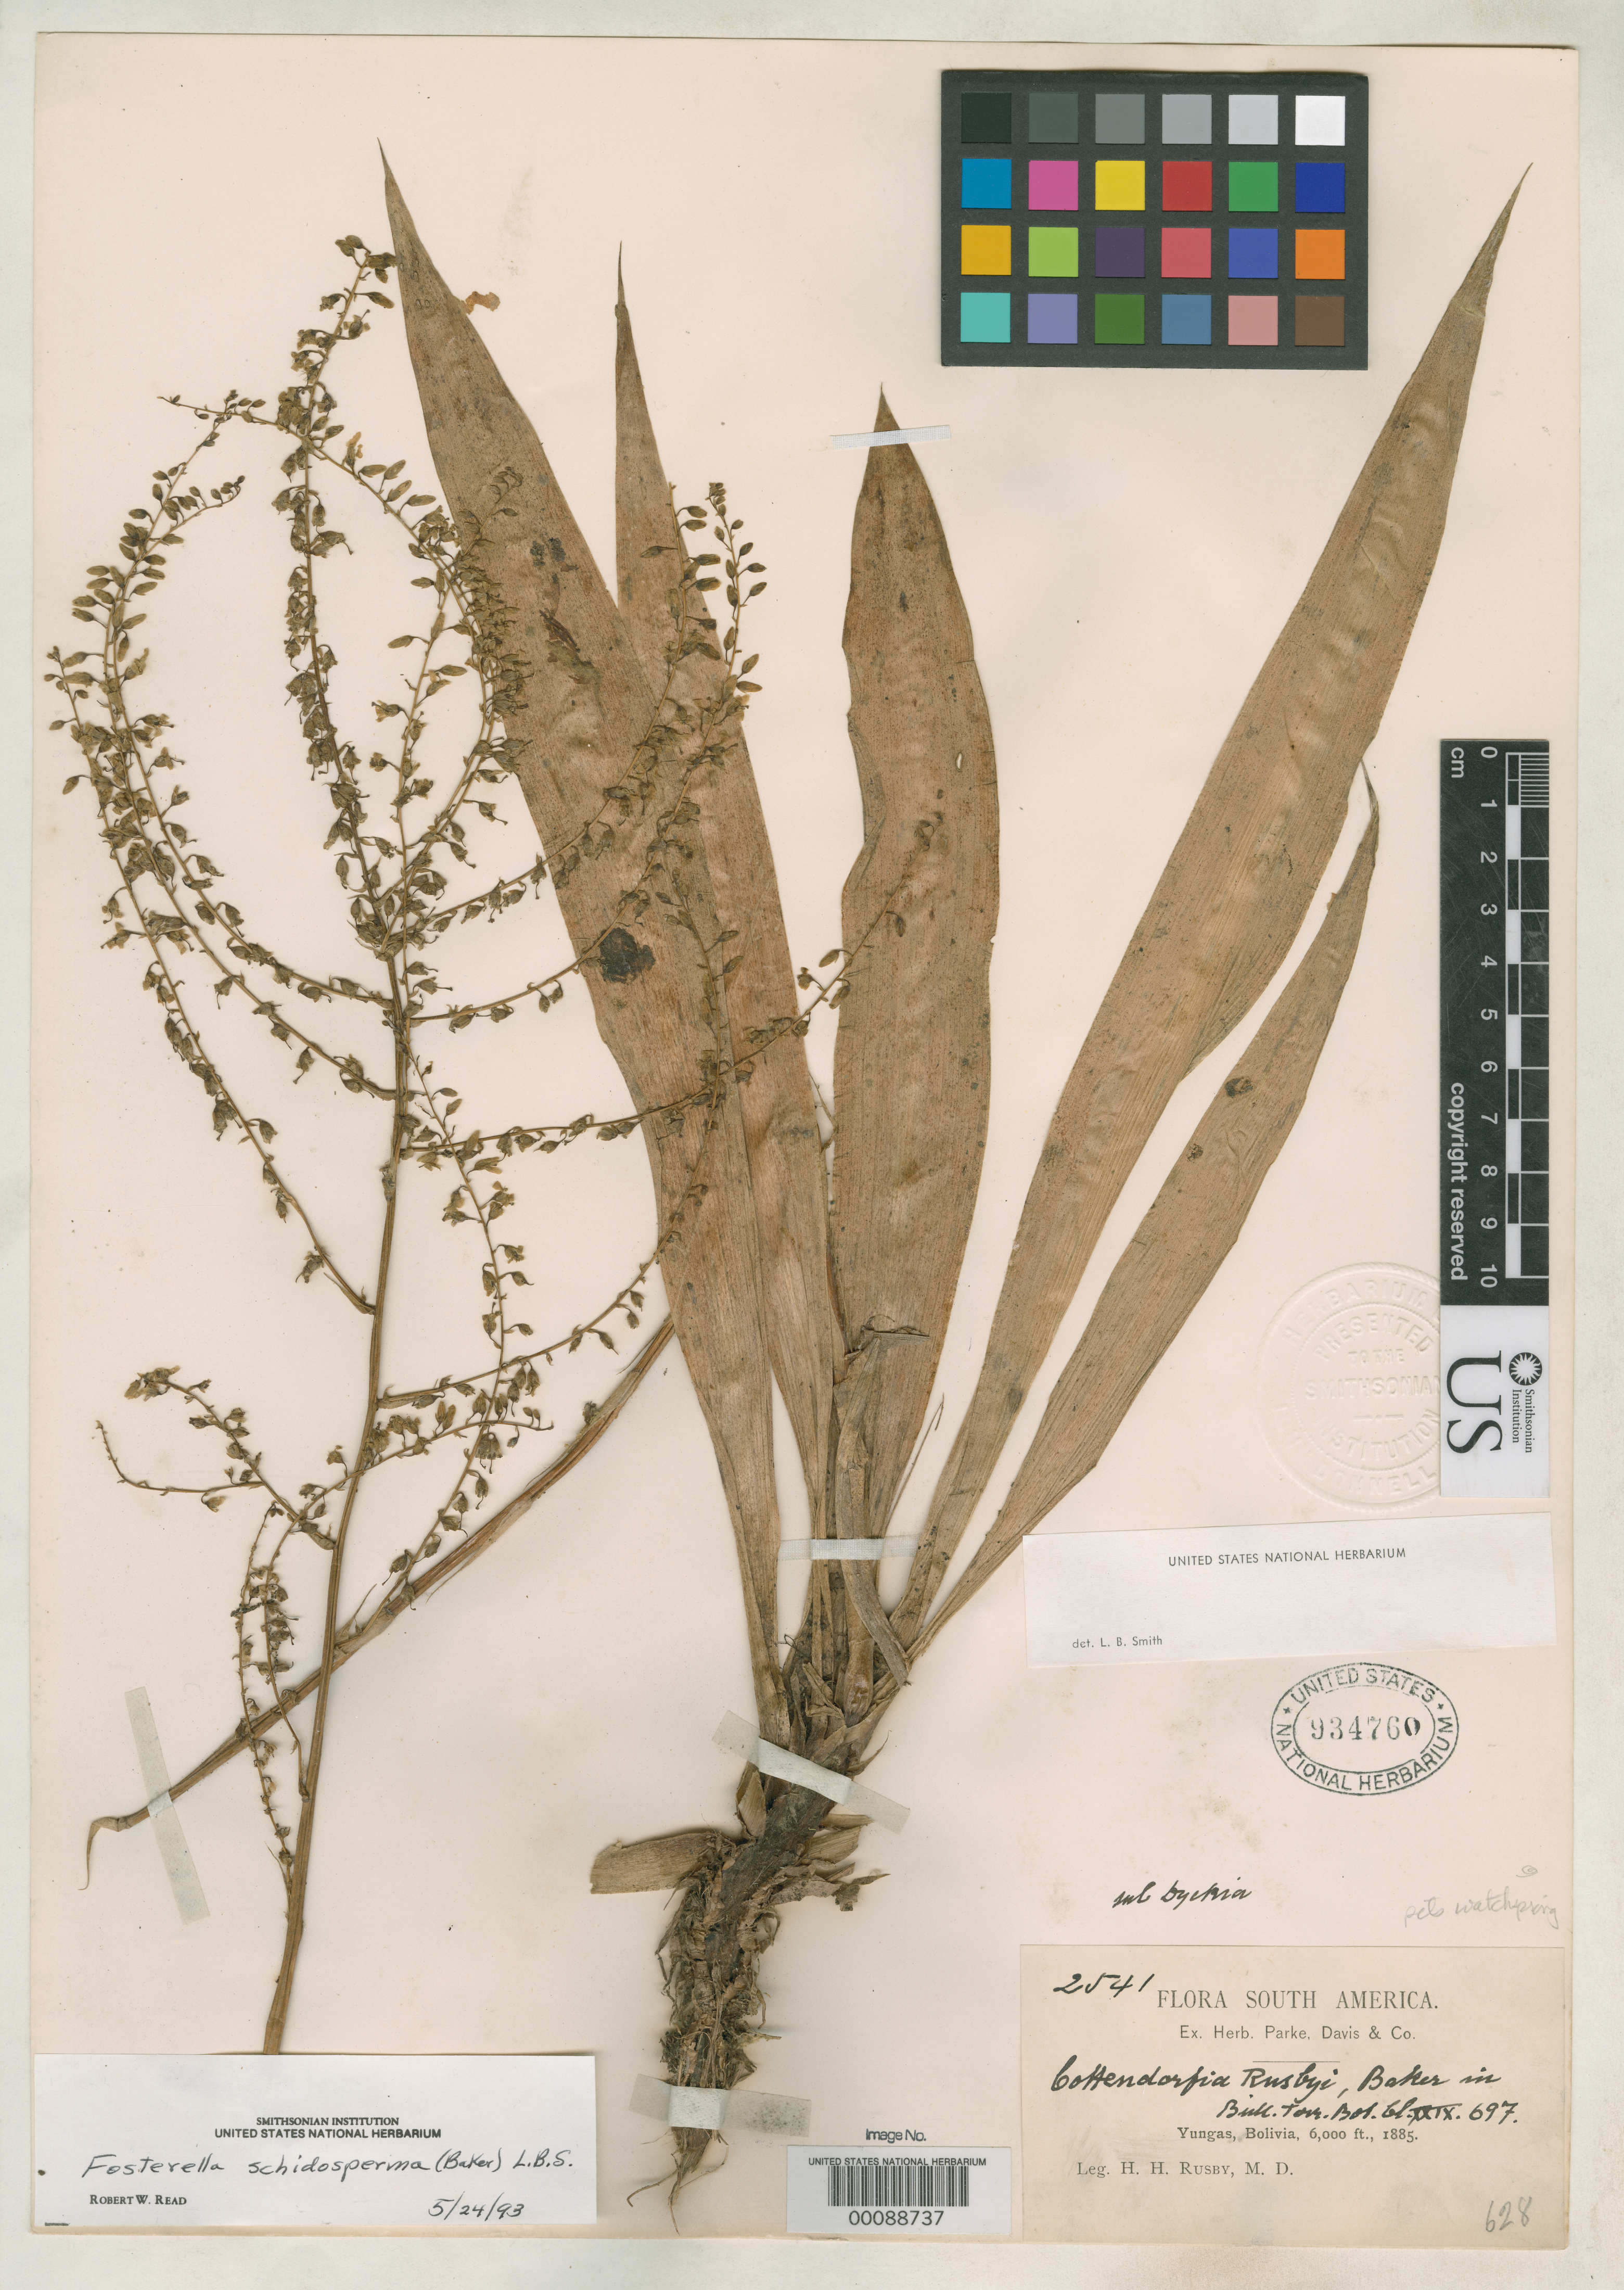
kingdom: Plantae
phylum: Tracheophyta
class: Liliopsida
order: Poales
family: Bromeliaceae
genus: Cottendorfia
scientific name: Cottendorfia rusbyi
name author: C.F. Baker ex Rusby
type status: Isotype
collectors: H. H. Rusby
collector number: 2541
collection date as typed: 1885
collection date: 1885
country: Bolivia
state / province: La Paz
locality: Yungas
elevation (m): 1829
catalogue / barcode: US 934760